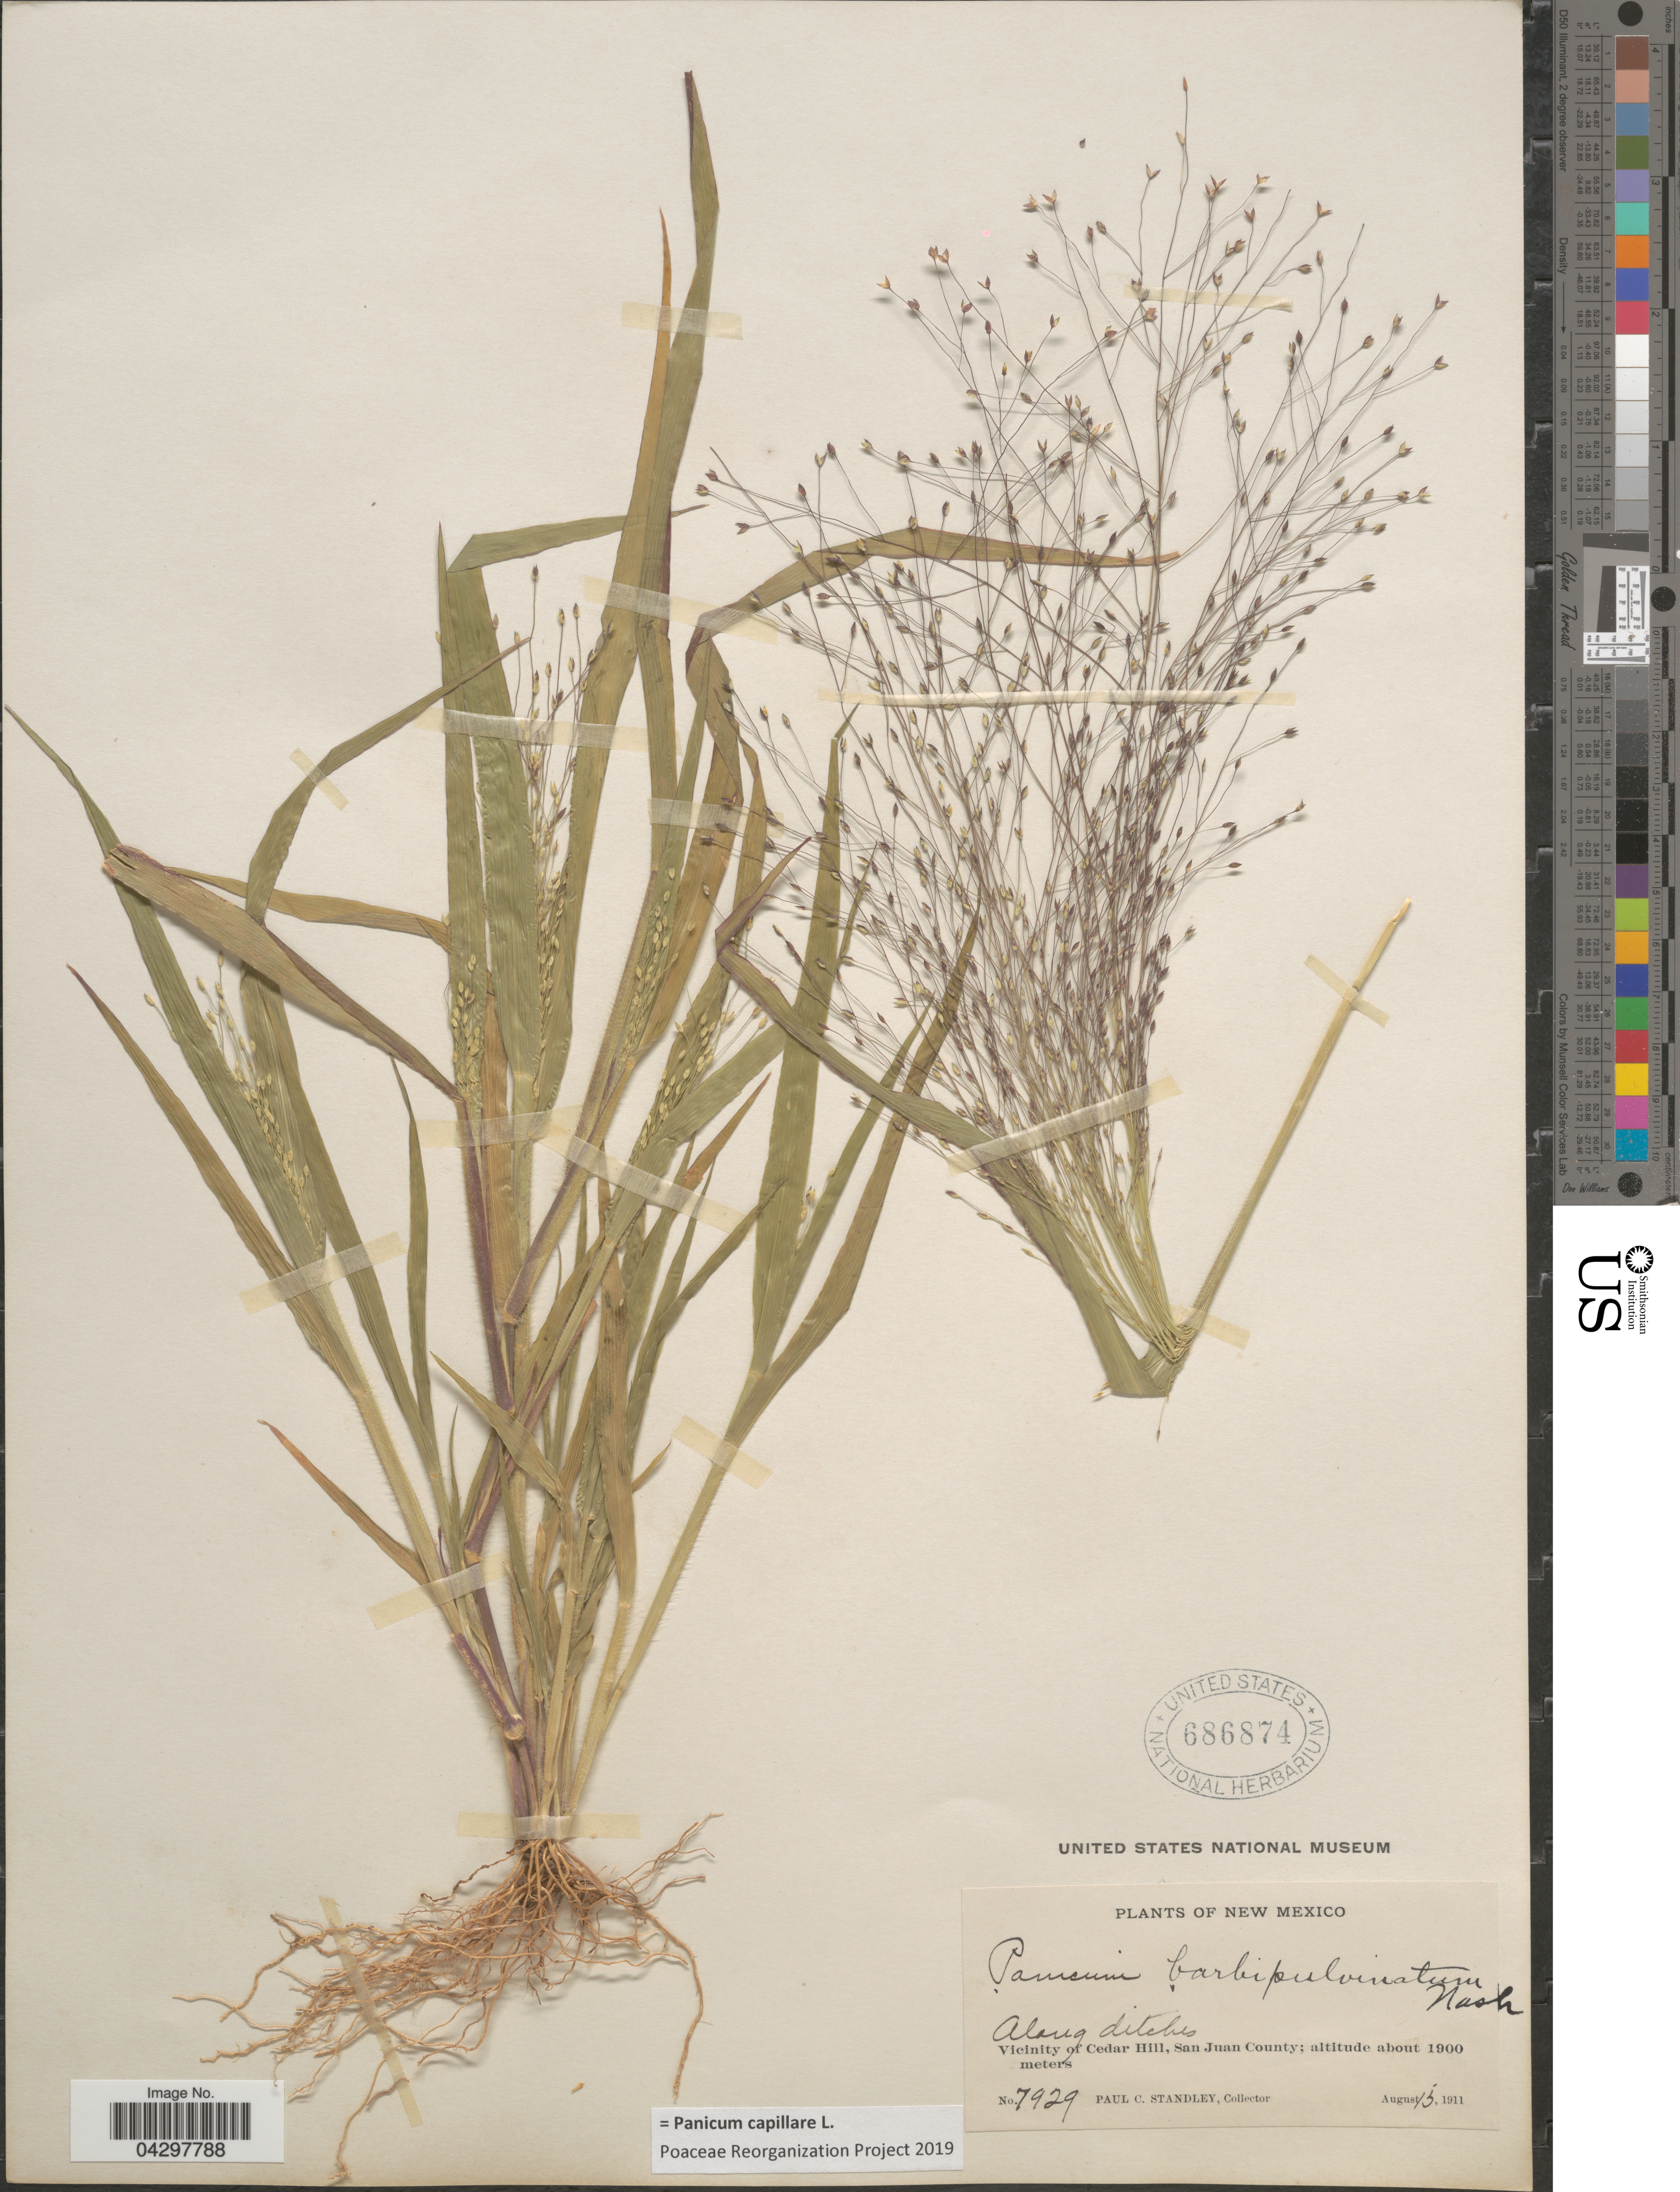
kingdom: Plantae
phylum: Tracheophyta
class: Liliopsida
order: Poales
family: Poaceae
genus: Panicum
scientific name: Panicum capillare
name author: L.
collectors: P. C. Standley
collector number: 7929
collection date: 1911-08-15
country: United States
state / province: New Mexico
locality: Vicinity of Cedar Hill, San Juan County.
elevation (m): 1900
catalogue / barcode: US 686874